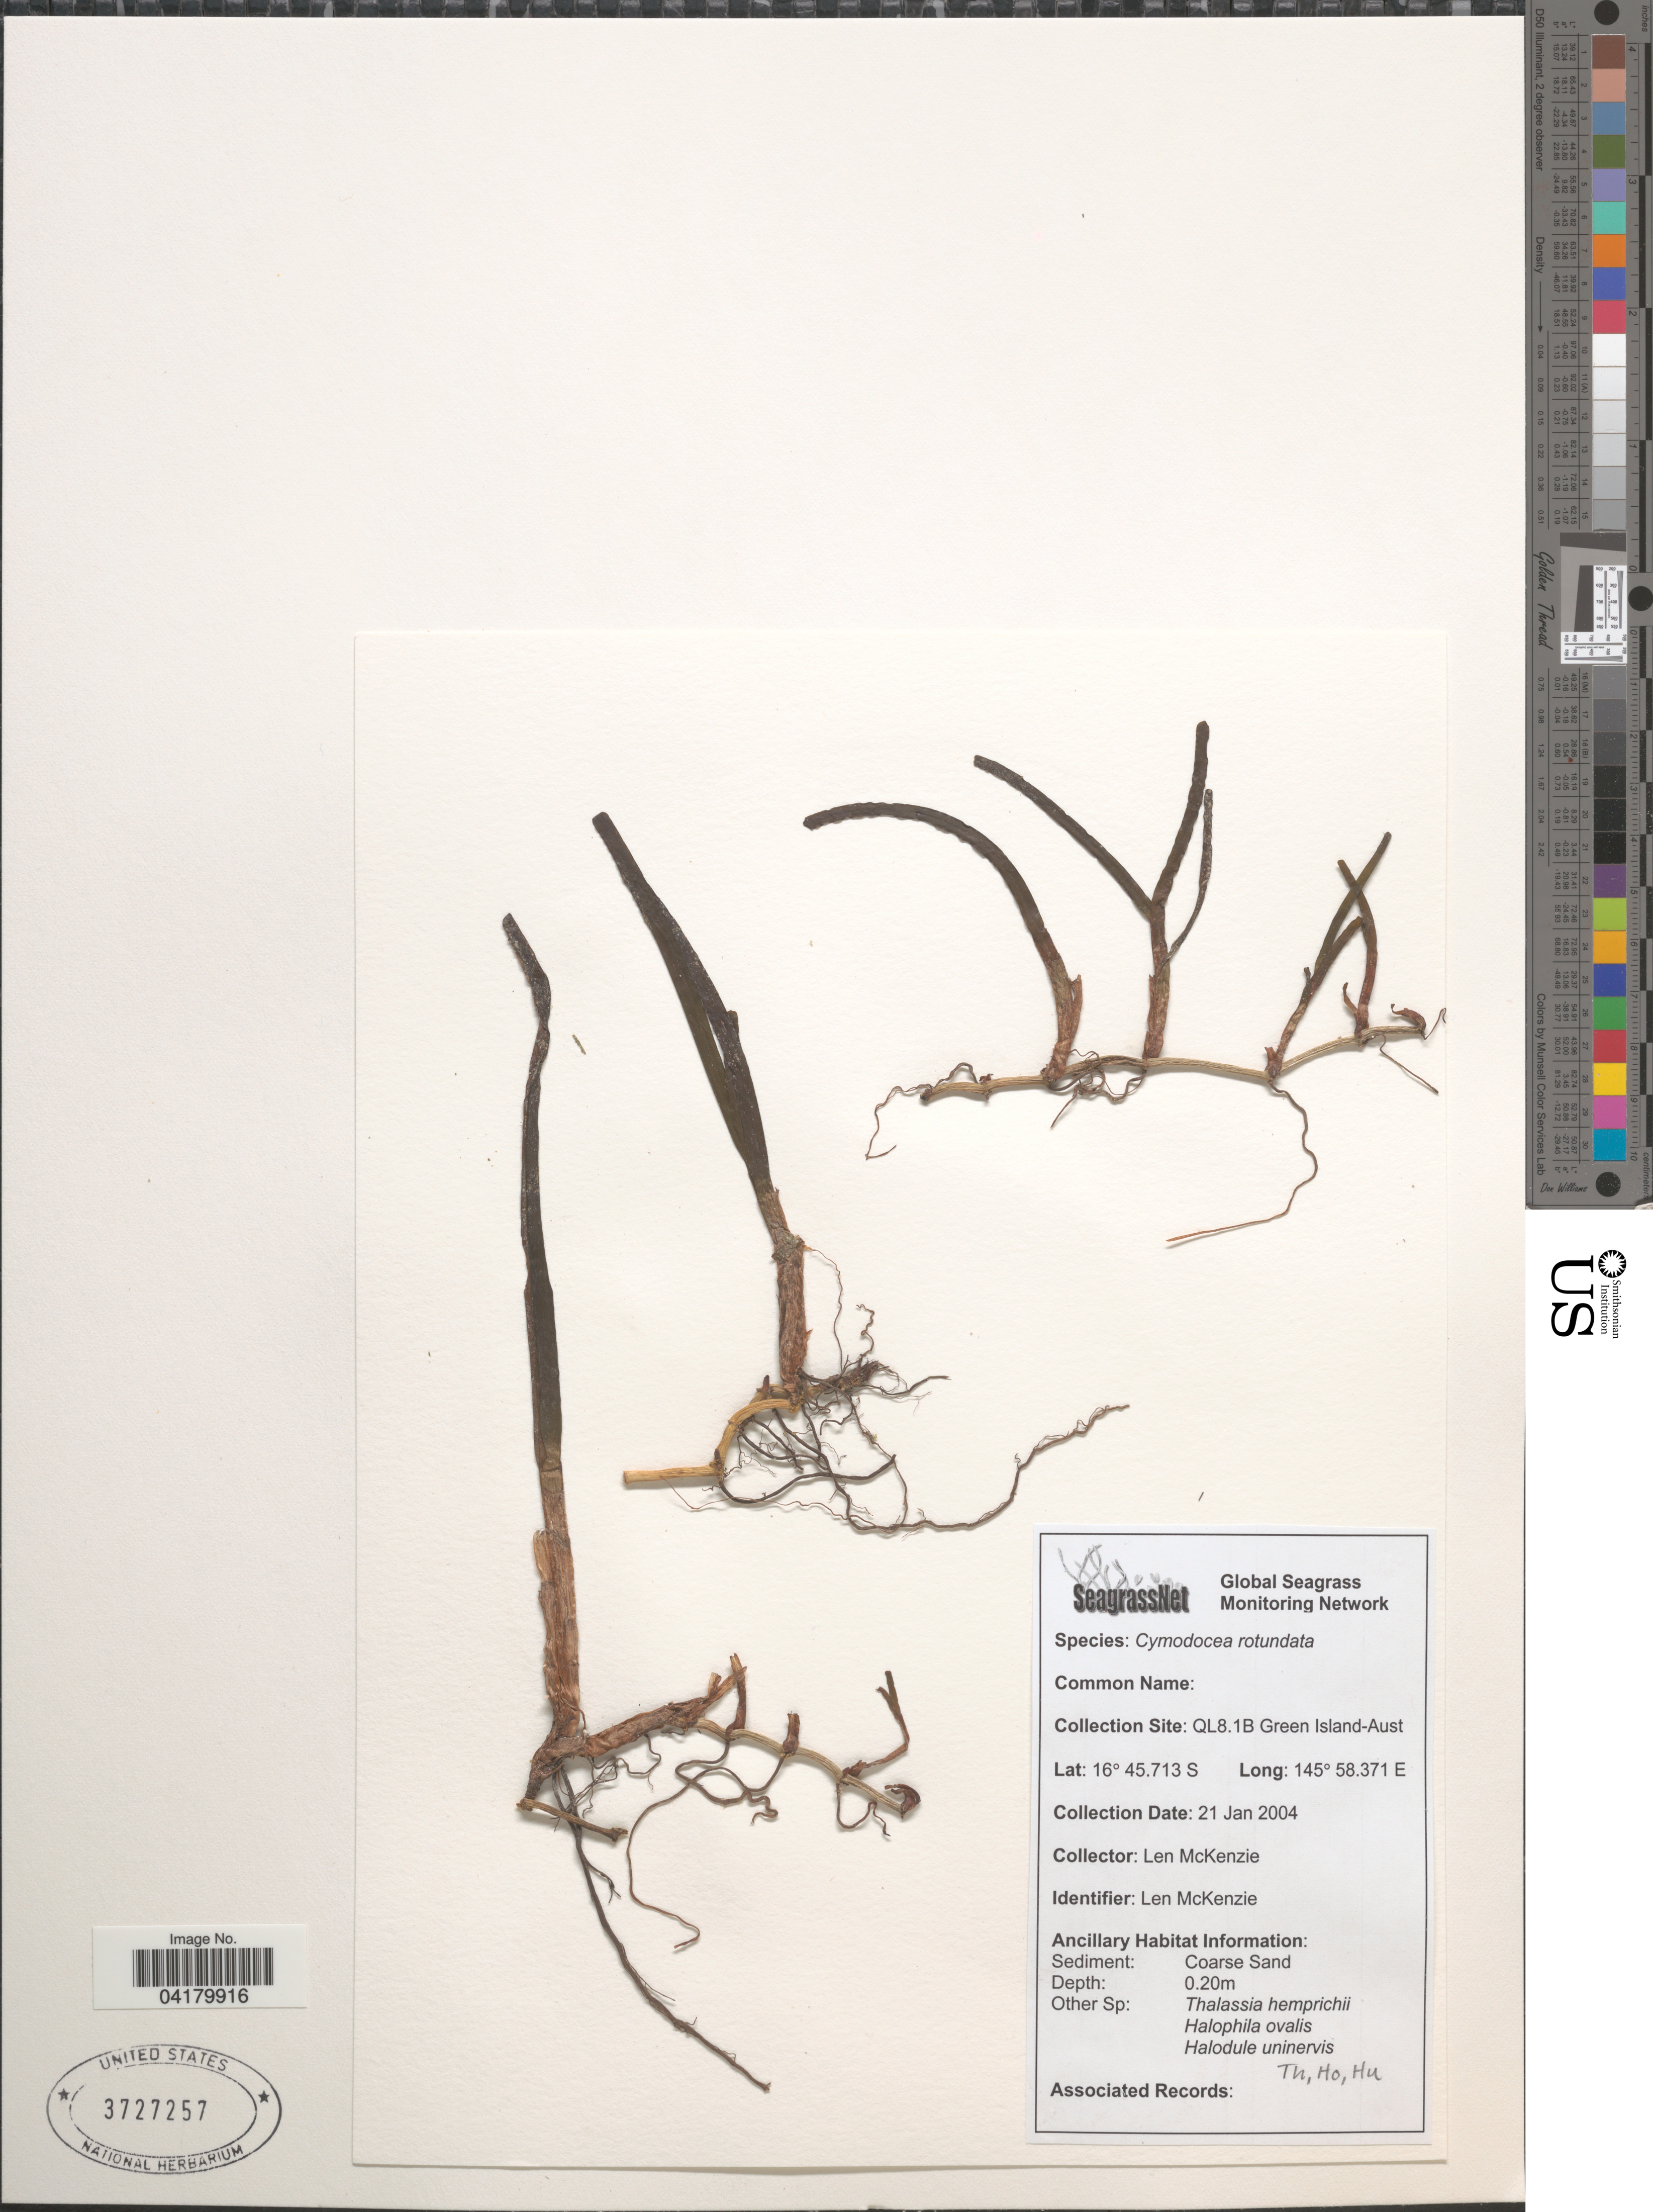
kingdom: Plantae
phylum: Tracheophyta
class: Liliopsida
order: Alismatales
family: Cymodoceaceae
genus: Cymodocea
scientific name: Cymodocea rotundata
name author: Asch. & Schweinf.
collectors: L. McKenzie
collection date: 2004-01-21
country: Australia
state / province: Queensland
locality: Collection site: QL8.1B Green Island.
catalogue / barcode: US 3727257